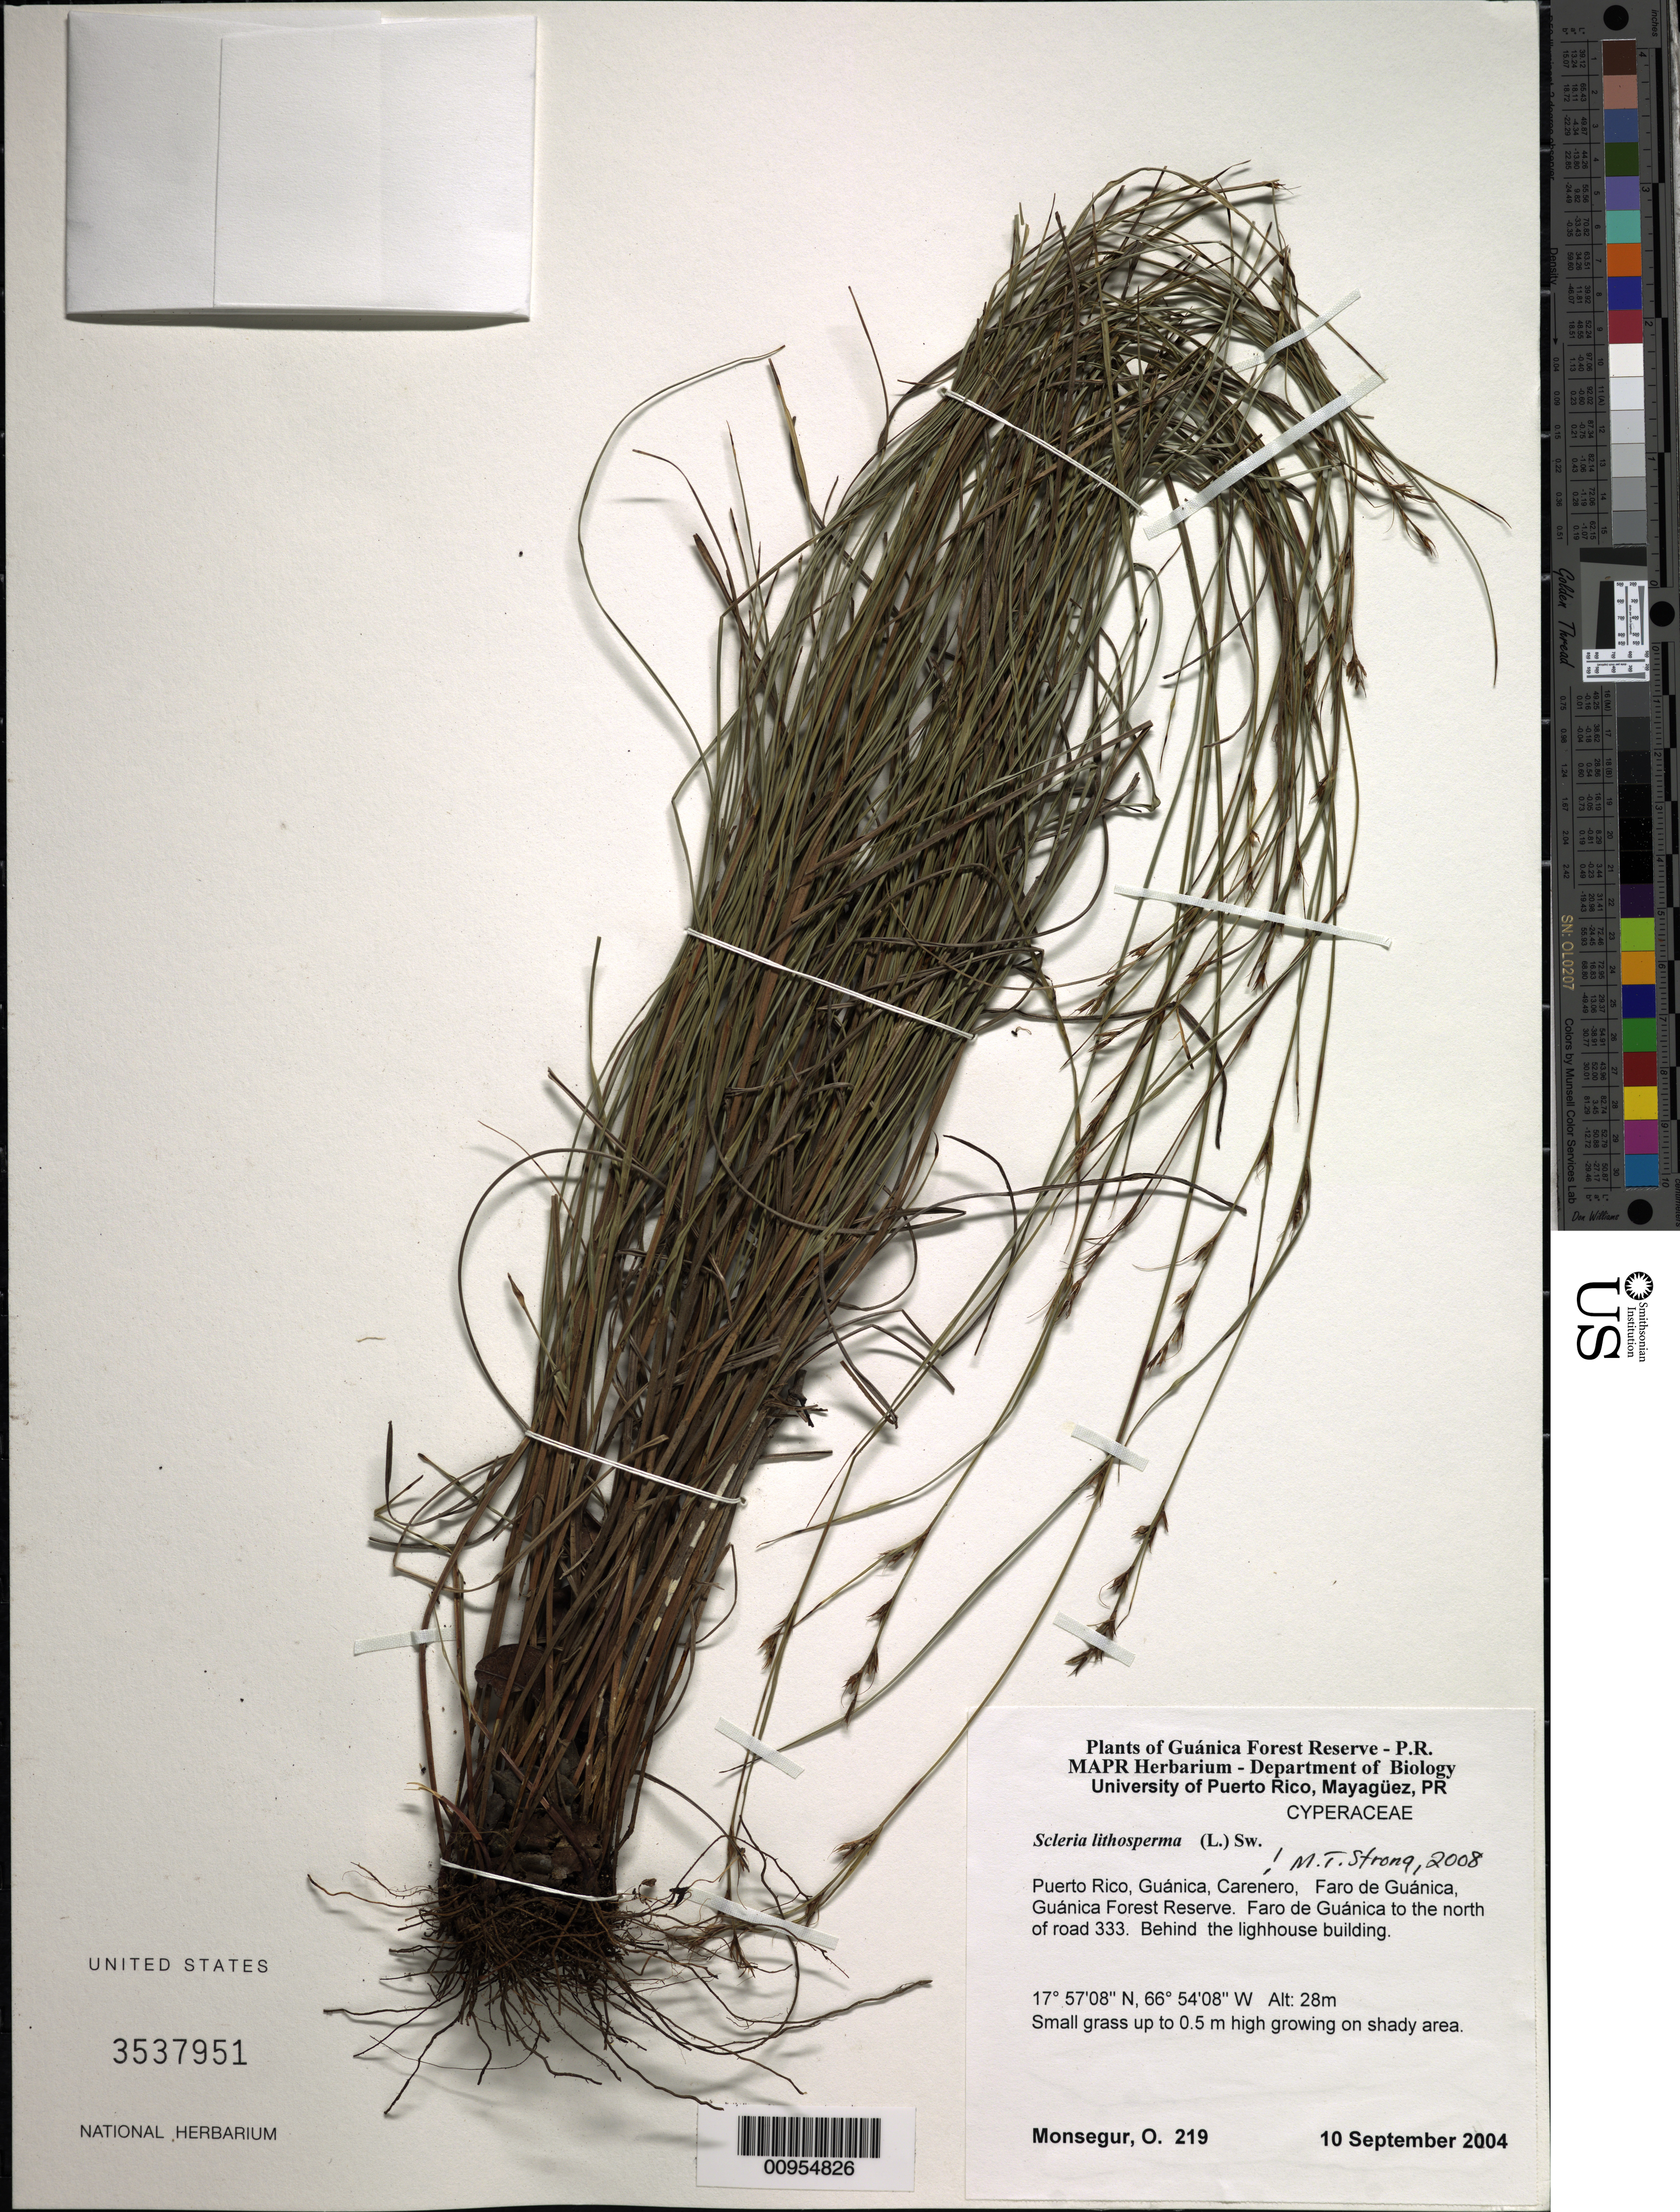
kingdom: Plantae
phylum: Tracheophyta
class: Liliopsida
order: Poales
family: Cyperaceae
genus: Scleria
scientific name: Scleria lithosperma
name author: (L.) Sw.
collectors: O. Monsegur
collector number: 219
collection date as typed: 10 Sep 2004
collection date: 2004-09-10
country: Puerto Rico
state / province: Guánica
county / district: Carenero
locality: Guánica Forest Reserve. Faro de Guánica to the north of road 333. Behind the lighthouse building.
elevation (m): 28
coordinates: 17.57079, 66.54079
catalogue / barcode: US 3537951